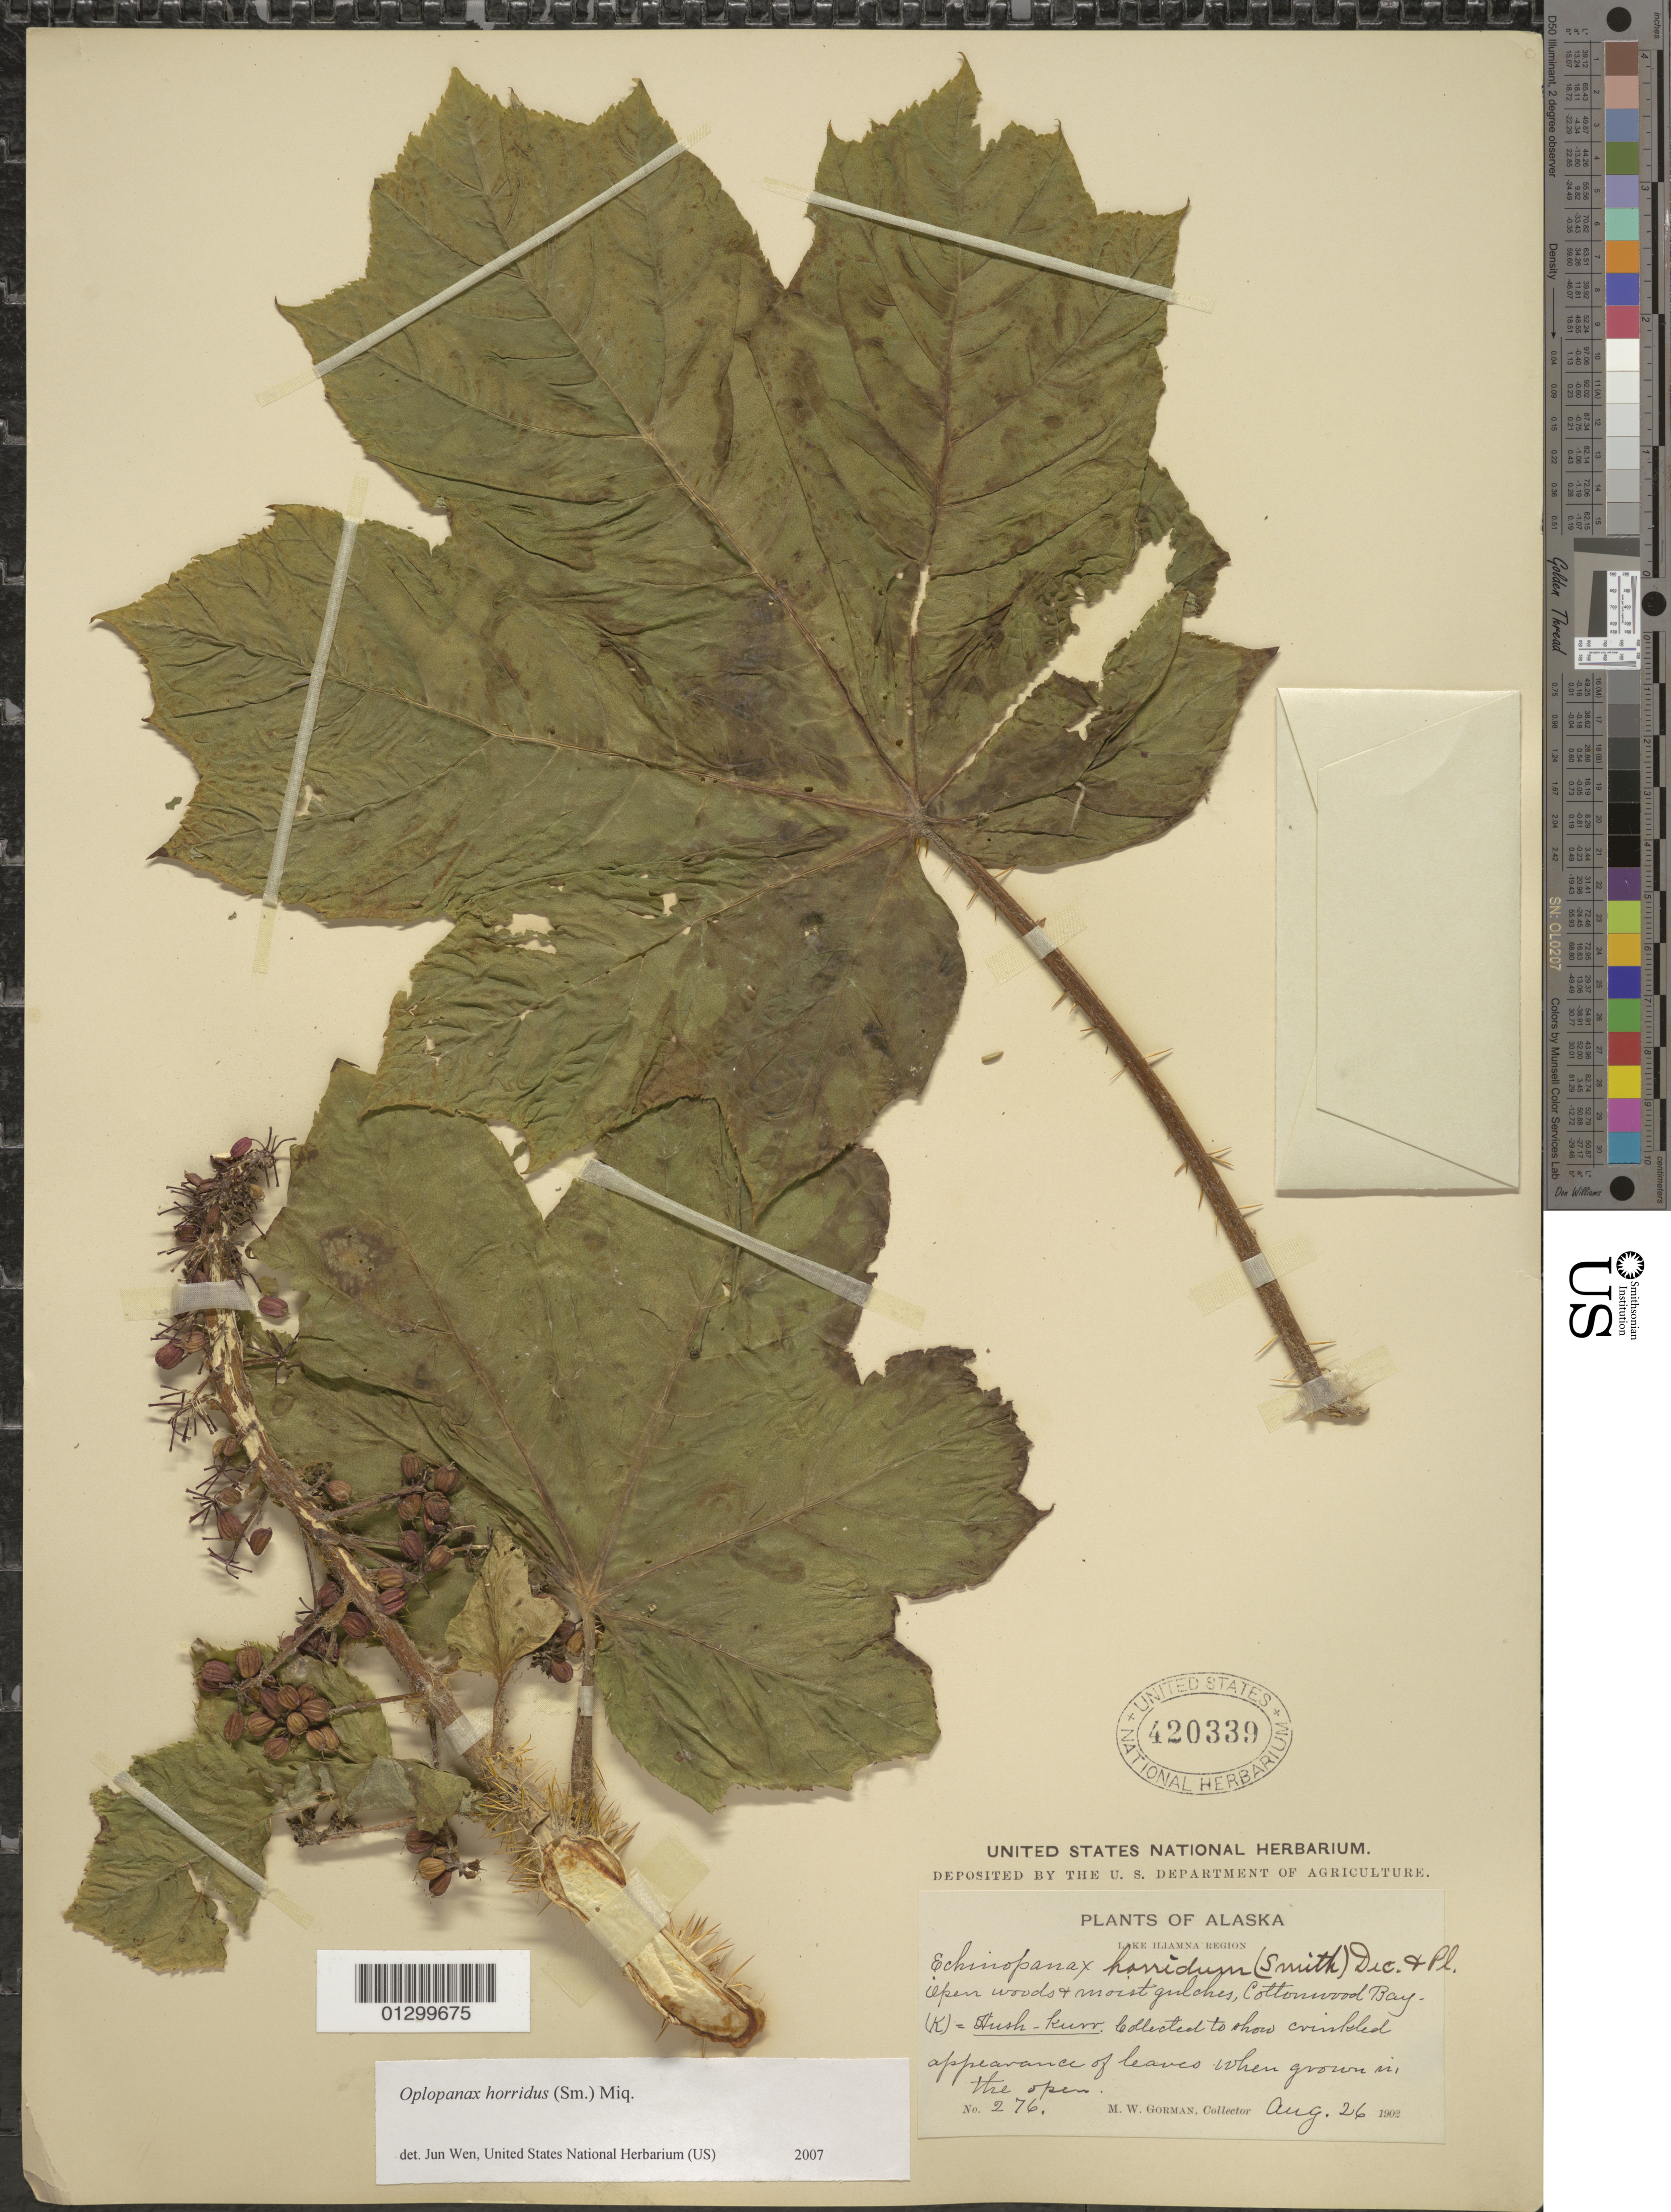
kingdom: Plantae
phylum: Tracheophyta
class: Magnoliopsida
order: Apiales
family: Araliaceae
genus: Oplopanax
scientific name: Oplopanax horridus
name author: (Sm.) Miq.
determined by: Wen, Jun, (BOT), Smithsonian Institution - National Museum of Natural History (UNITED STATES)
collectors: M. W. Gorman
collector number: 276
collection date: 1899-08-26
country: United States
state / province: Alaska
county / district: Kenai Peninsula Borough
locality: Cottonwood Bay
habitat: Open woods and moist gulches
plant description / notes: Collected to show crinckled appearance of leaves when grown in the open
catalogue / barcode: US 420339